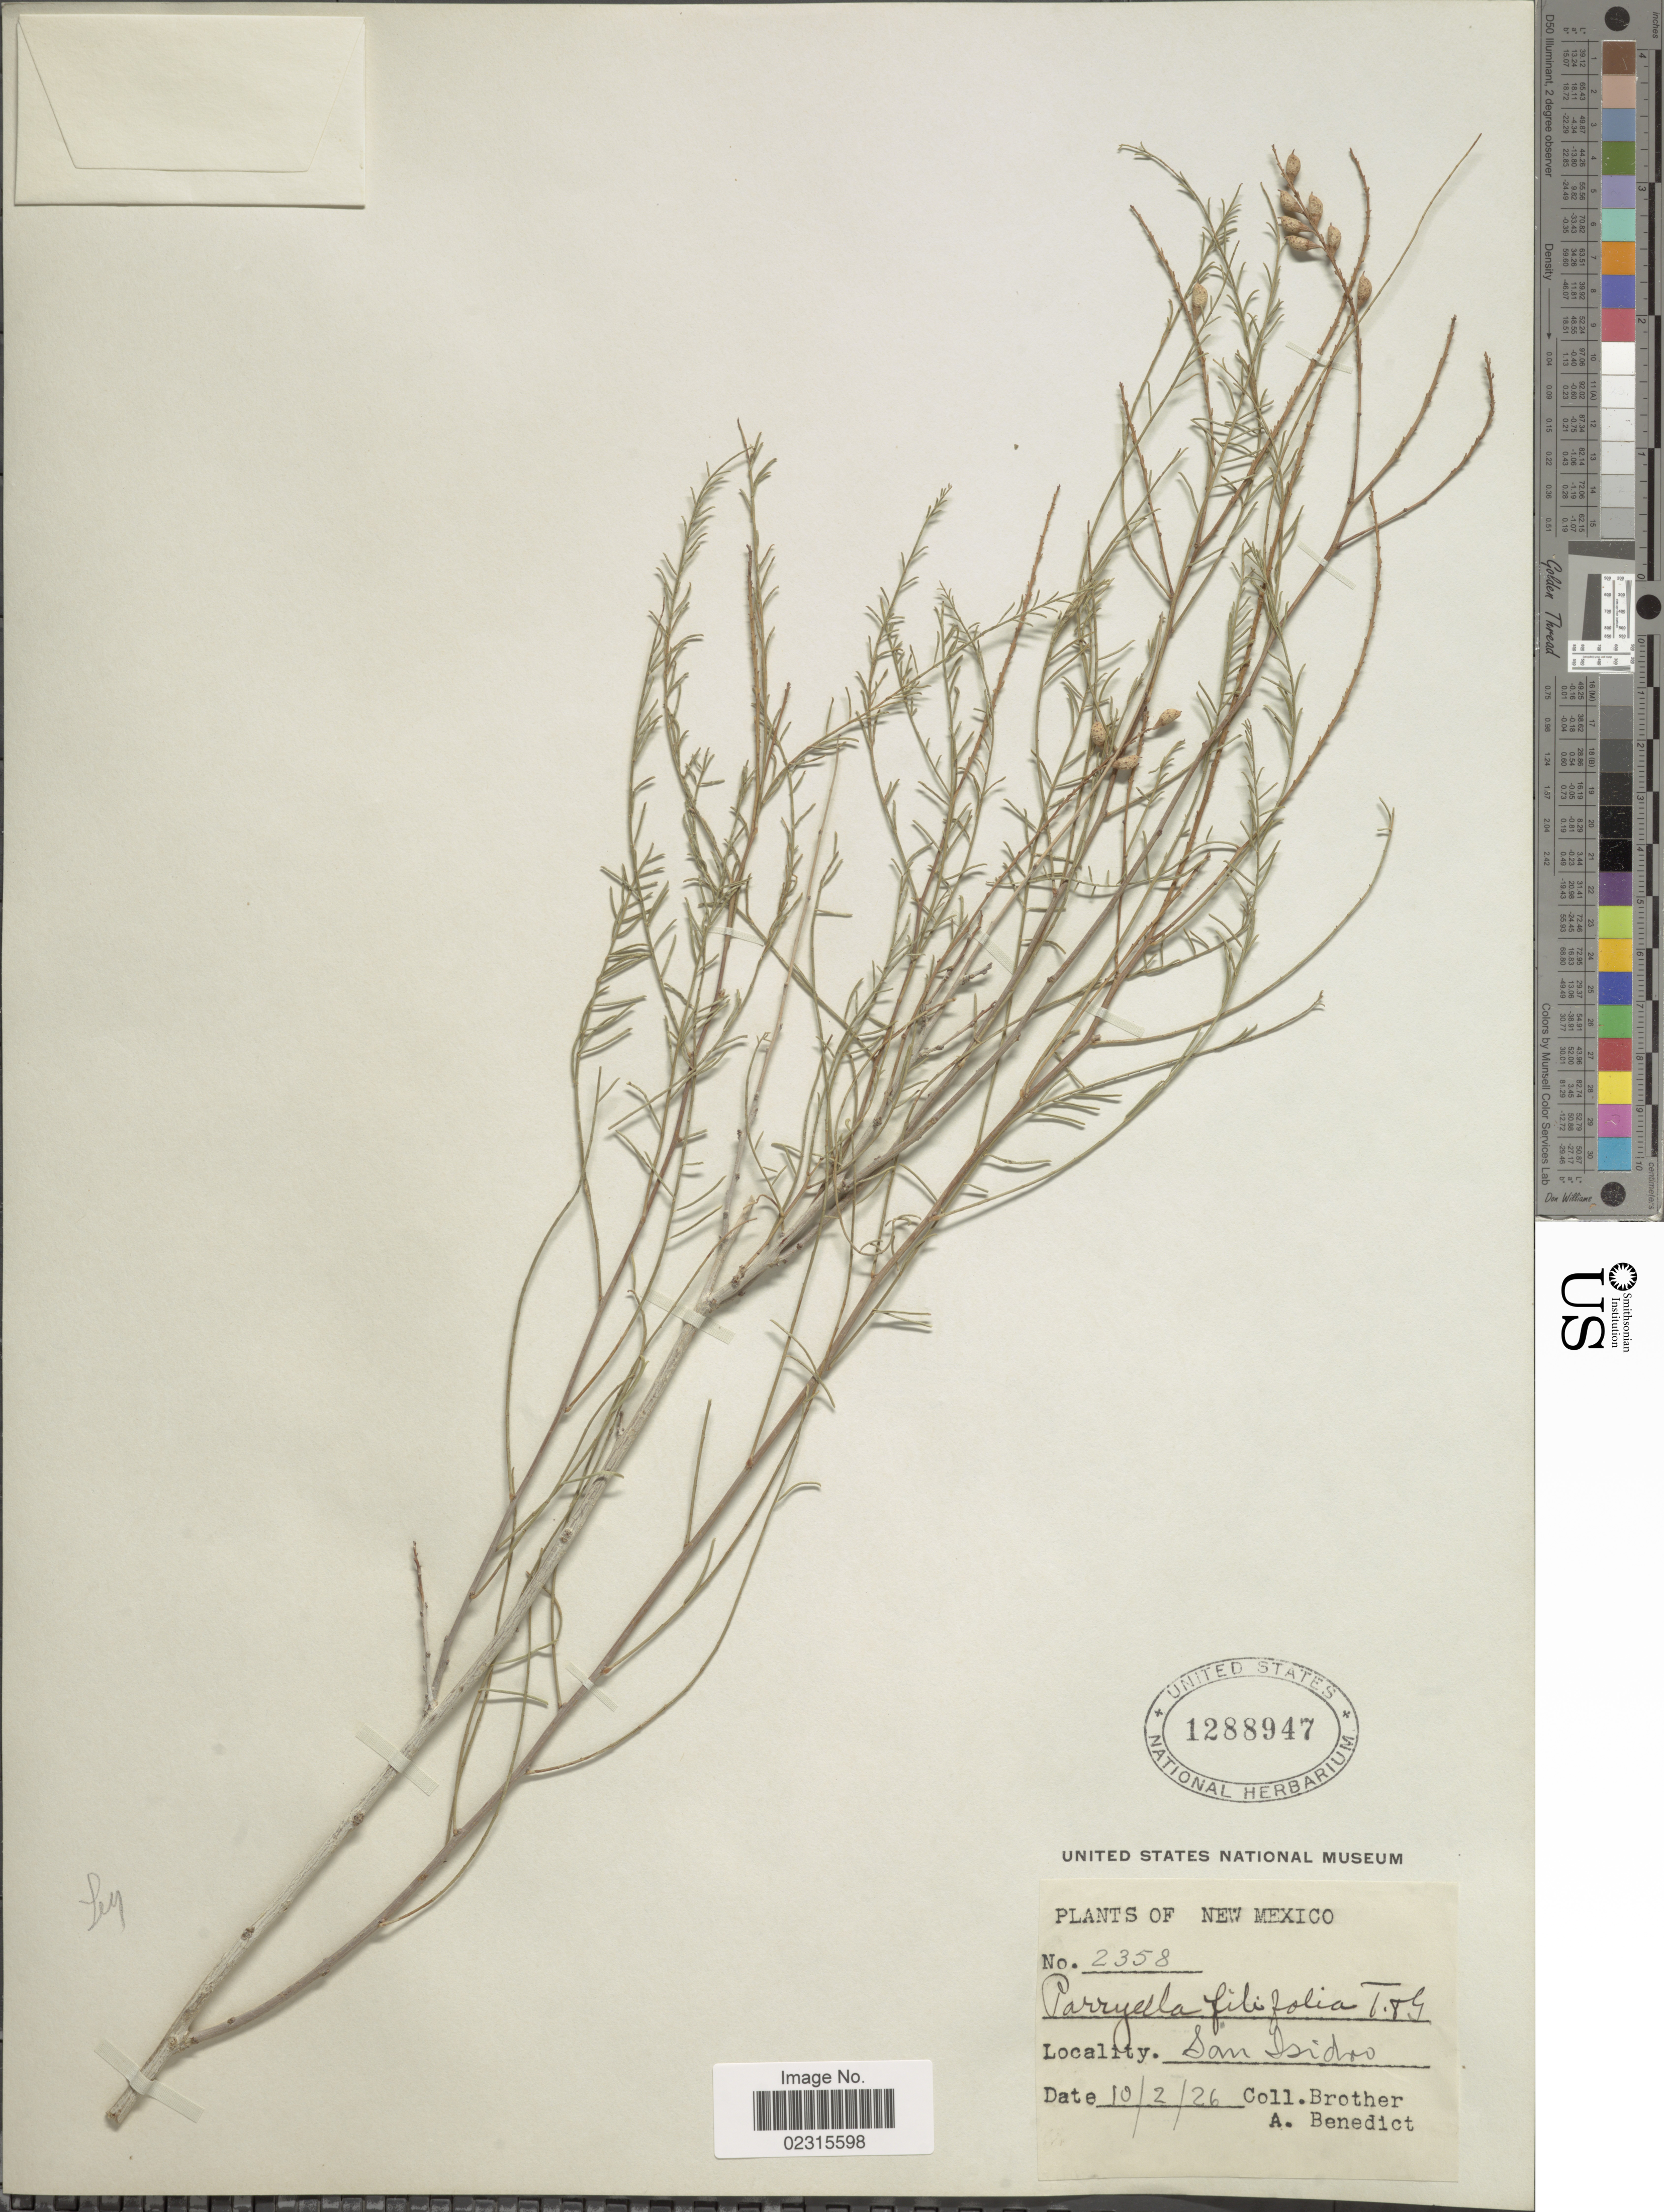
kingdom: Plantae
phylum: Tracheophyta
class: Magnoliopsida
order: Fabales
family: Fabaceae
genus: Parryella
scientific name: Parryella filifolia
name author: Torr. & A. Gray ex A. Gray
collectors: Bro. Benedict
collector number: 2358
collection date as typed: Transcribed d/m/y: 2/10/26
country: United States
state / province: New Mexico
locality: San Isidro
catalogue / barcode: US 1288947